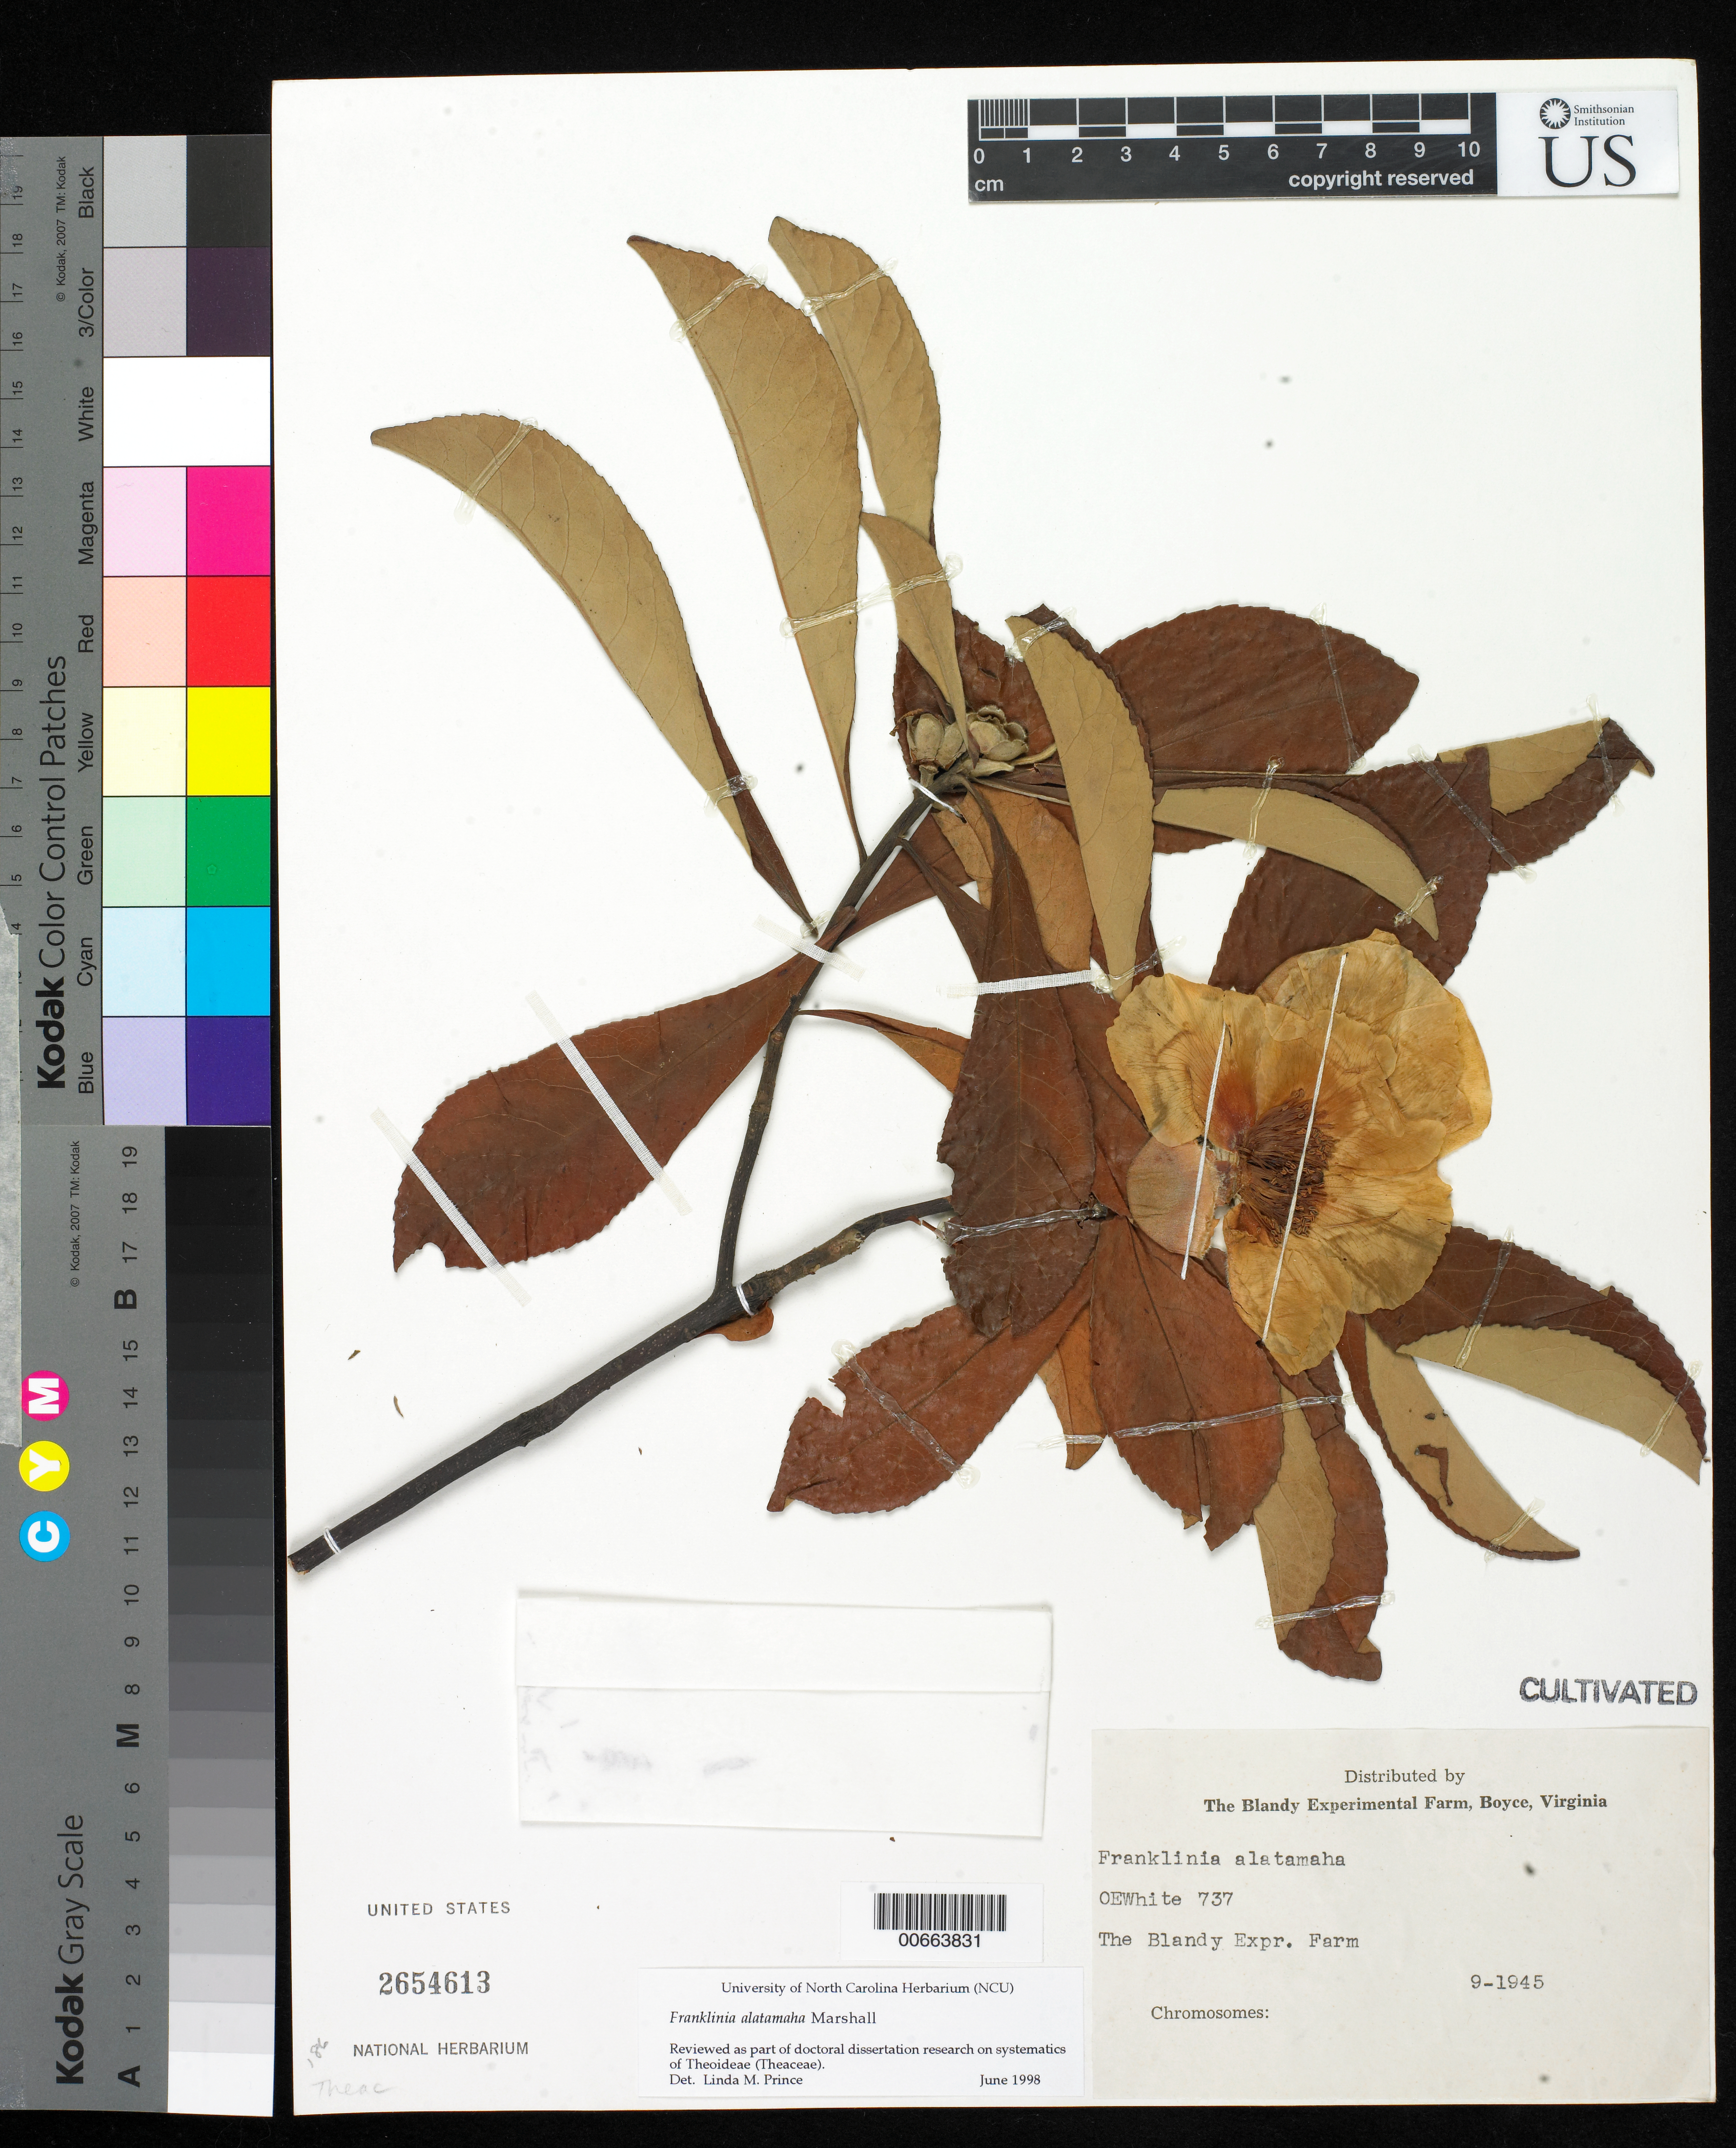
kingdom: Plantae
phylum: Tracheophyta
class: Magnoliopsida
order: Ericales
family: Theaceae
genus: Franklinia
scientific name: Franklinia alatamaha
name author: Marshall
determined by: Prince, L. M.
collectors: O. E. White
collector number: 737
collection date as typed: Sep 1945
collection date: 1945-09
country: United States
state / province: Virginia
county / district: Frederick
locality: Blandy Experimental Farm.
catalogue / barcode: US 2654613